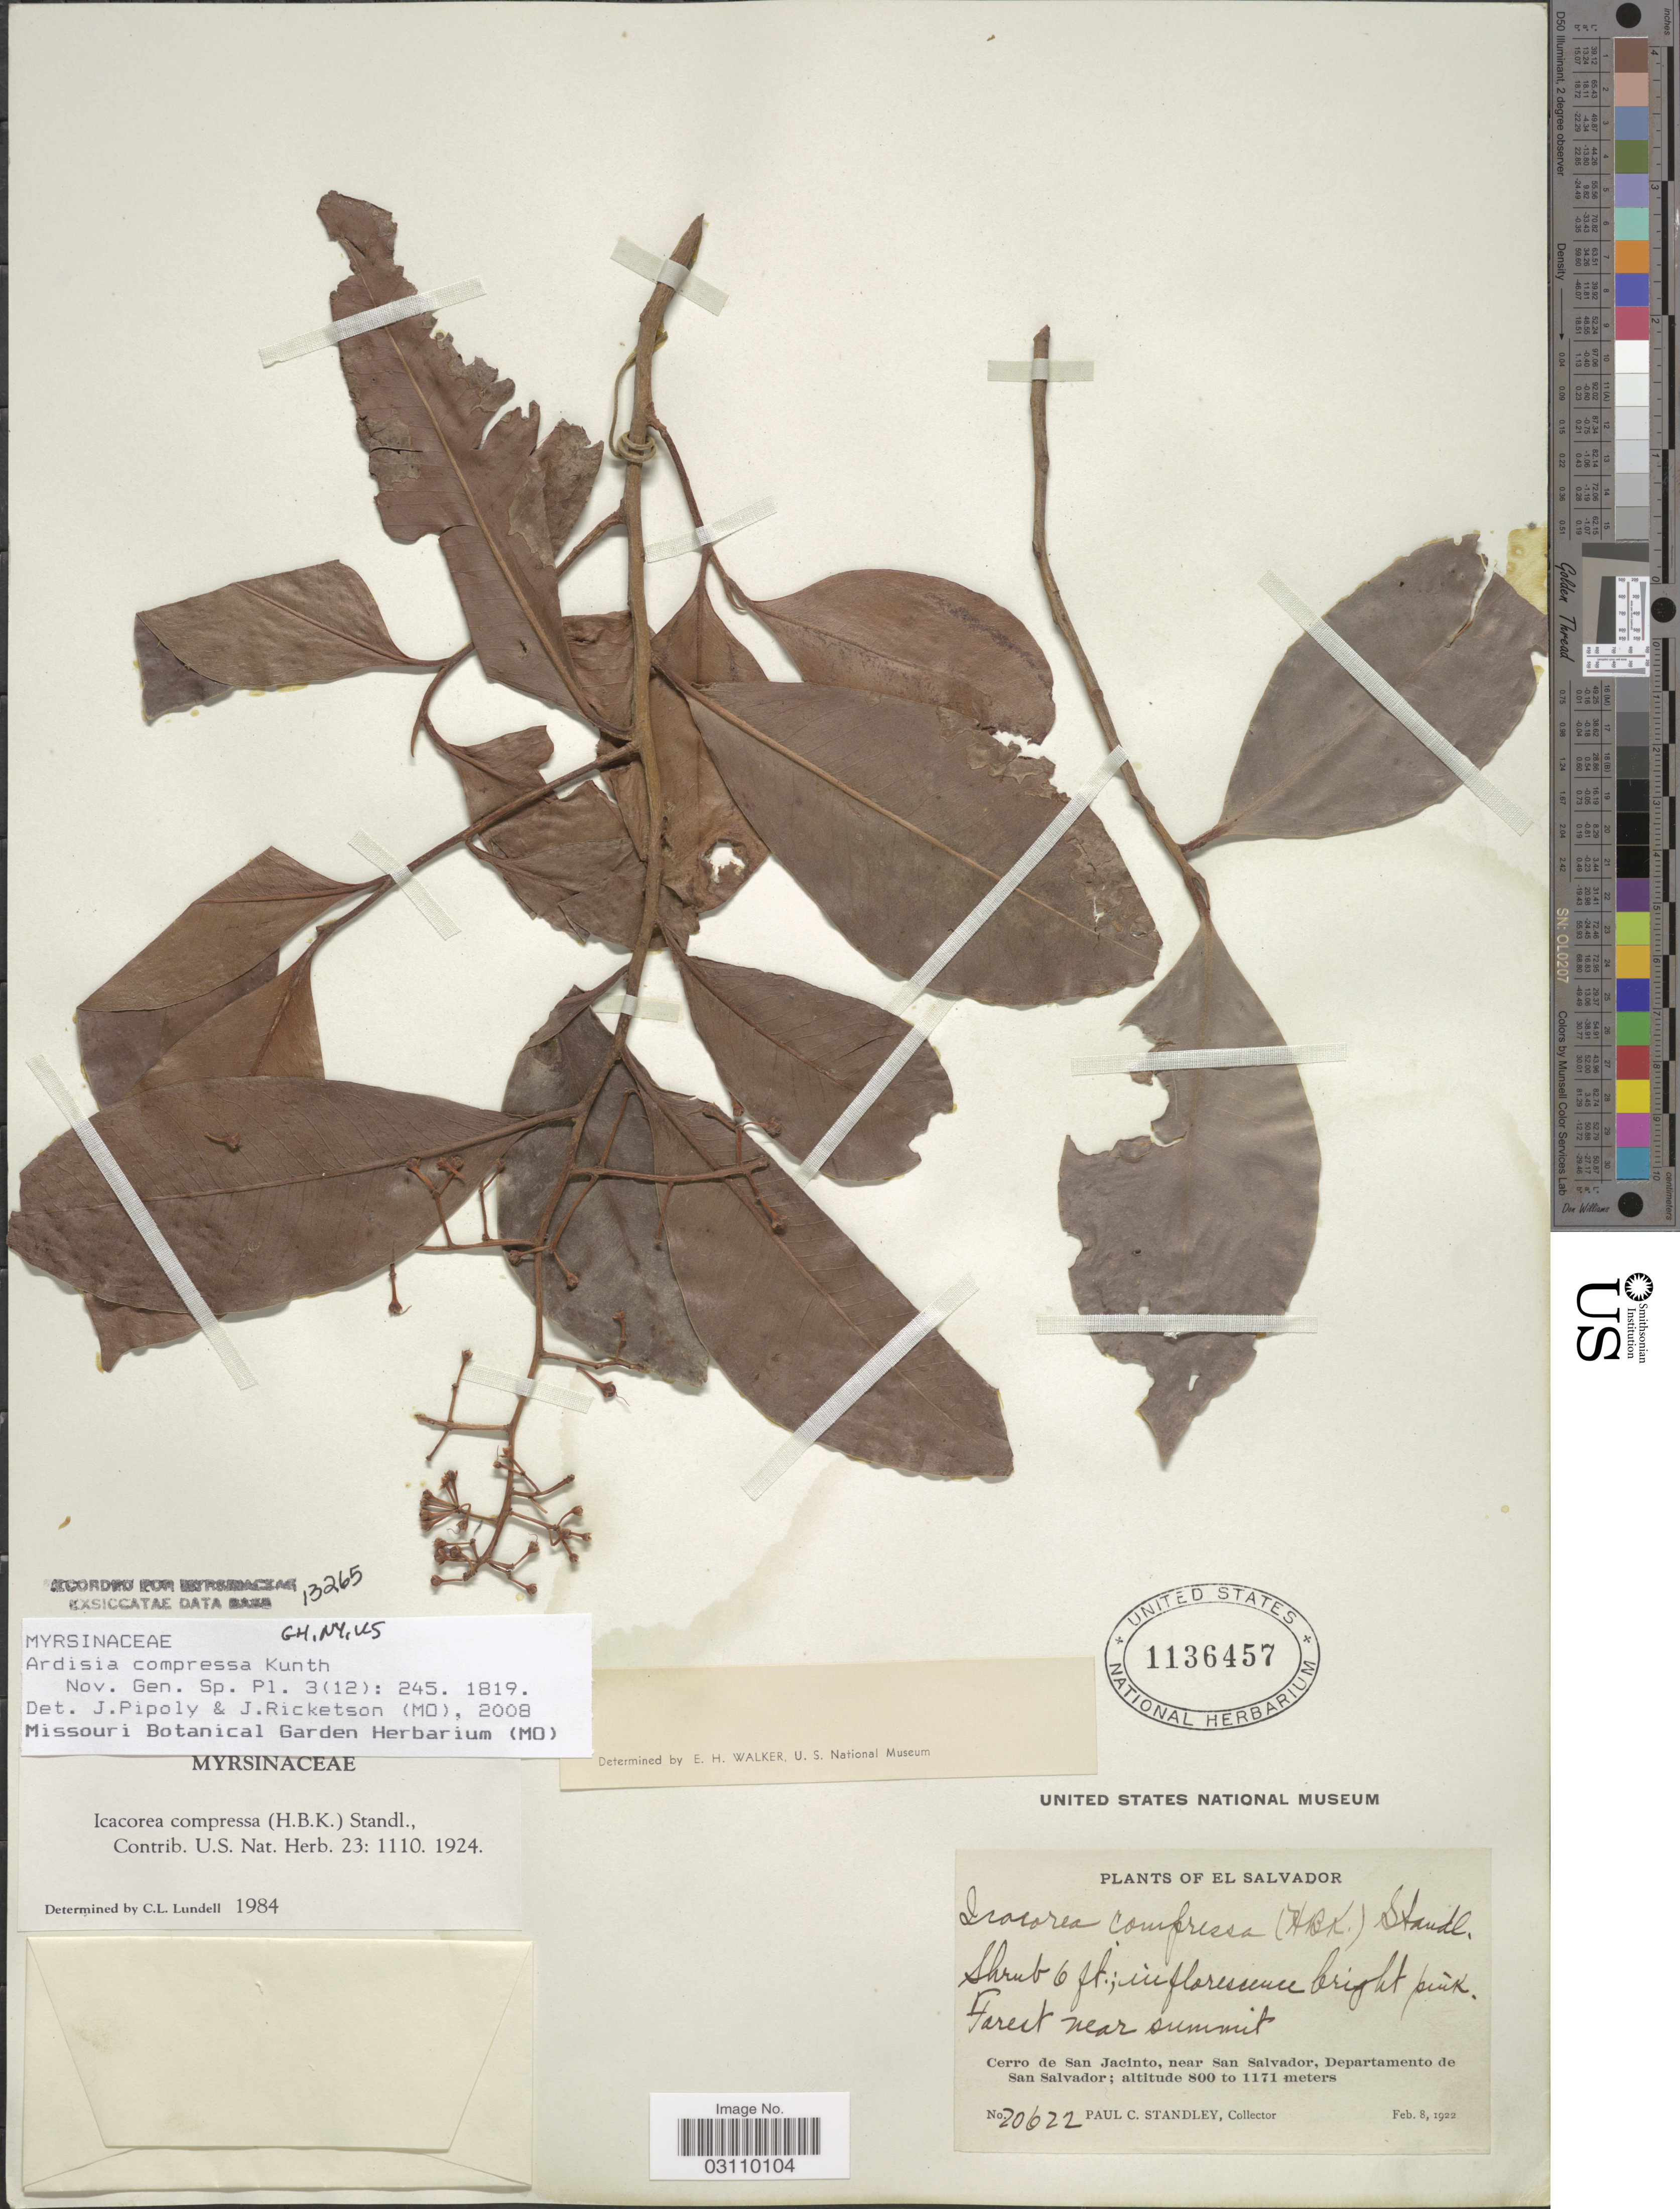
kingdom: Plantae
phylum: Tracheophyta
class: Magnoliopsida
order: Ericales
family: Primulaceae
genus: Ardisia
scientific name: Ardisia compressa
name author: Kunth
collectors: P. C. Standley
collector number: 20622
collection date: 1922-02-08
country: El Salvador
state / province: San Salvador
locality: Forest near summit. Cerro de San Jacinto, near San Salvador, Departamento de San Salvador.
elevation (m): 800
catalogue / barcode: US 1136457